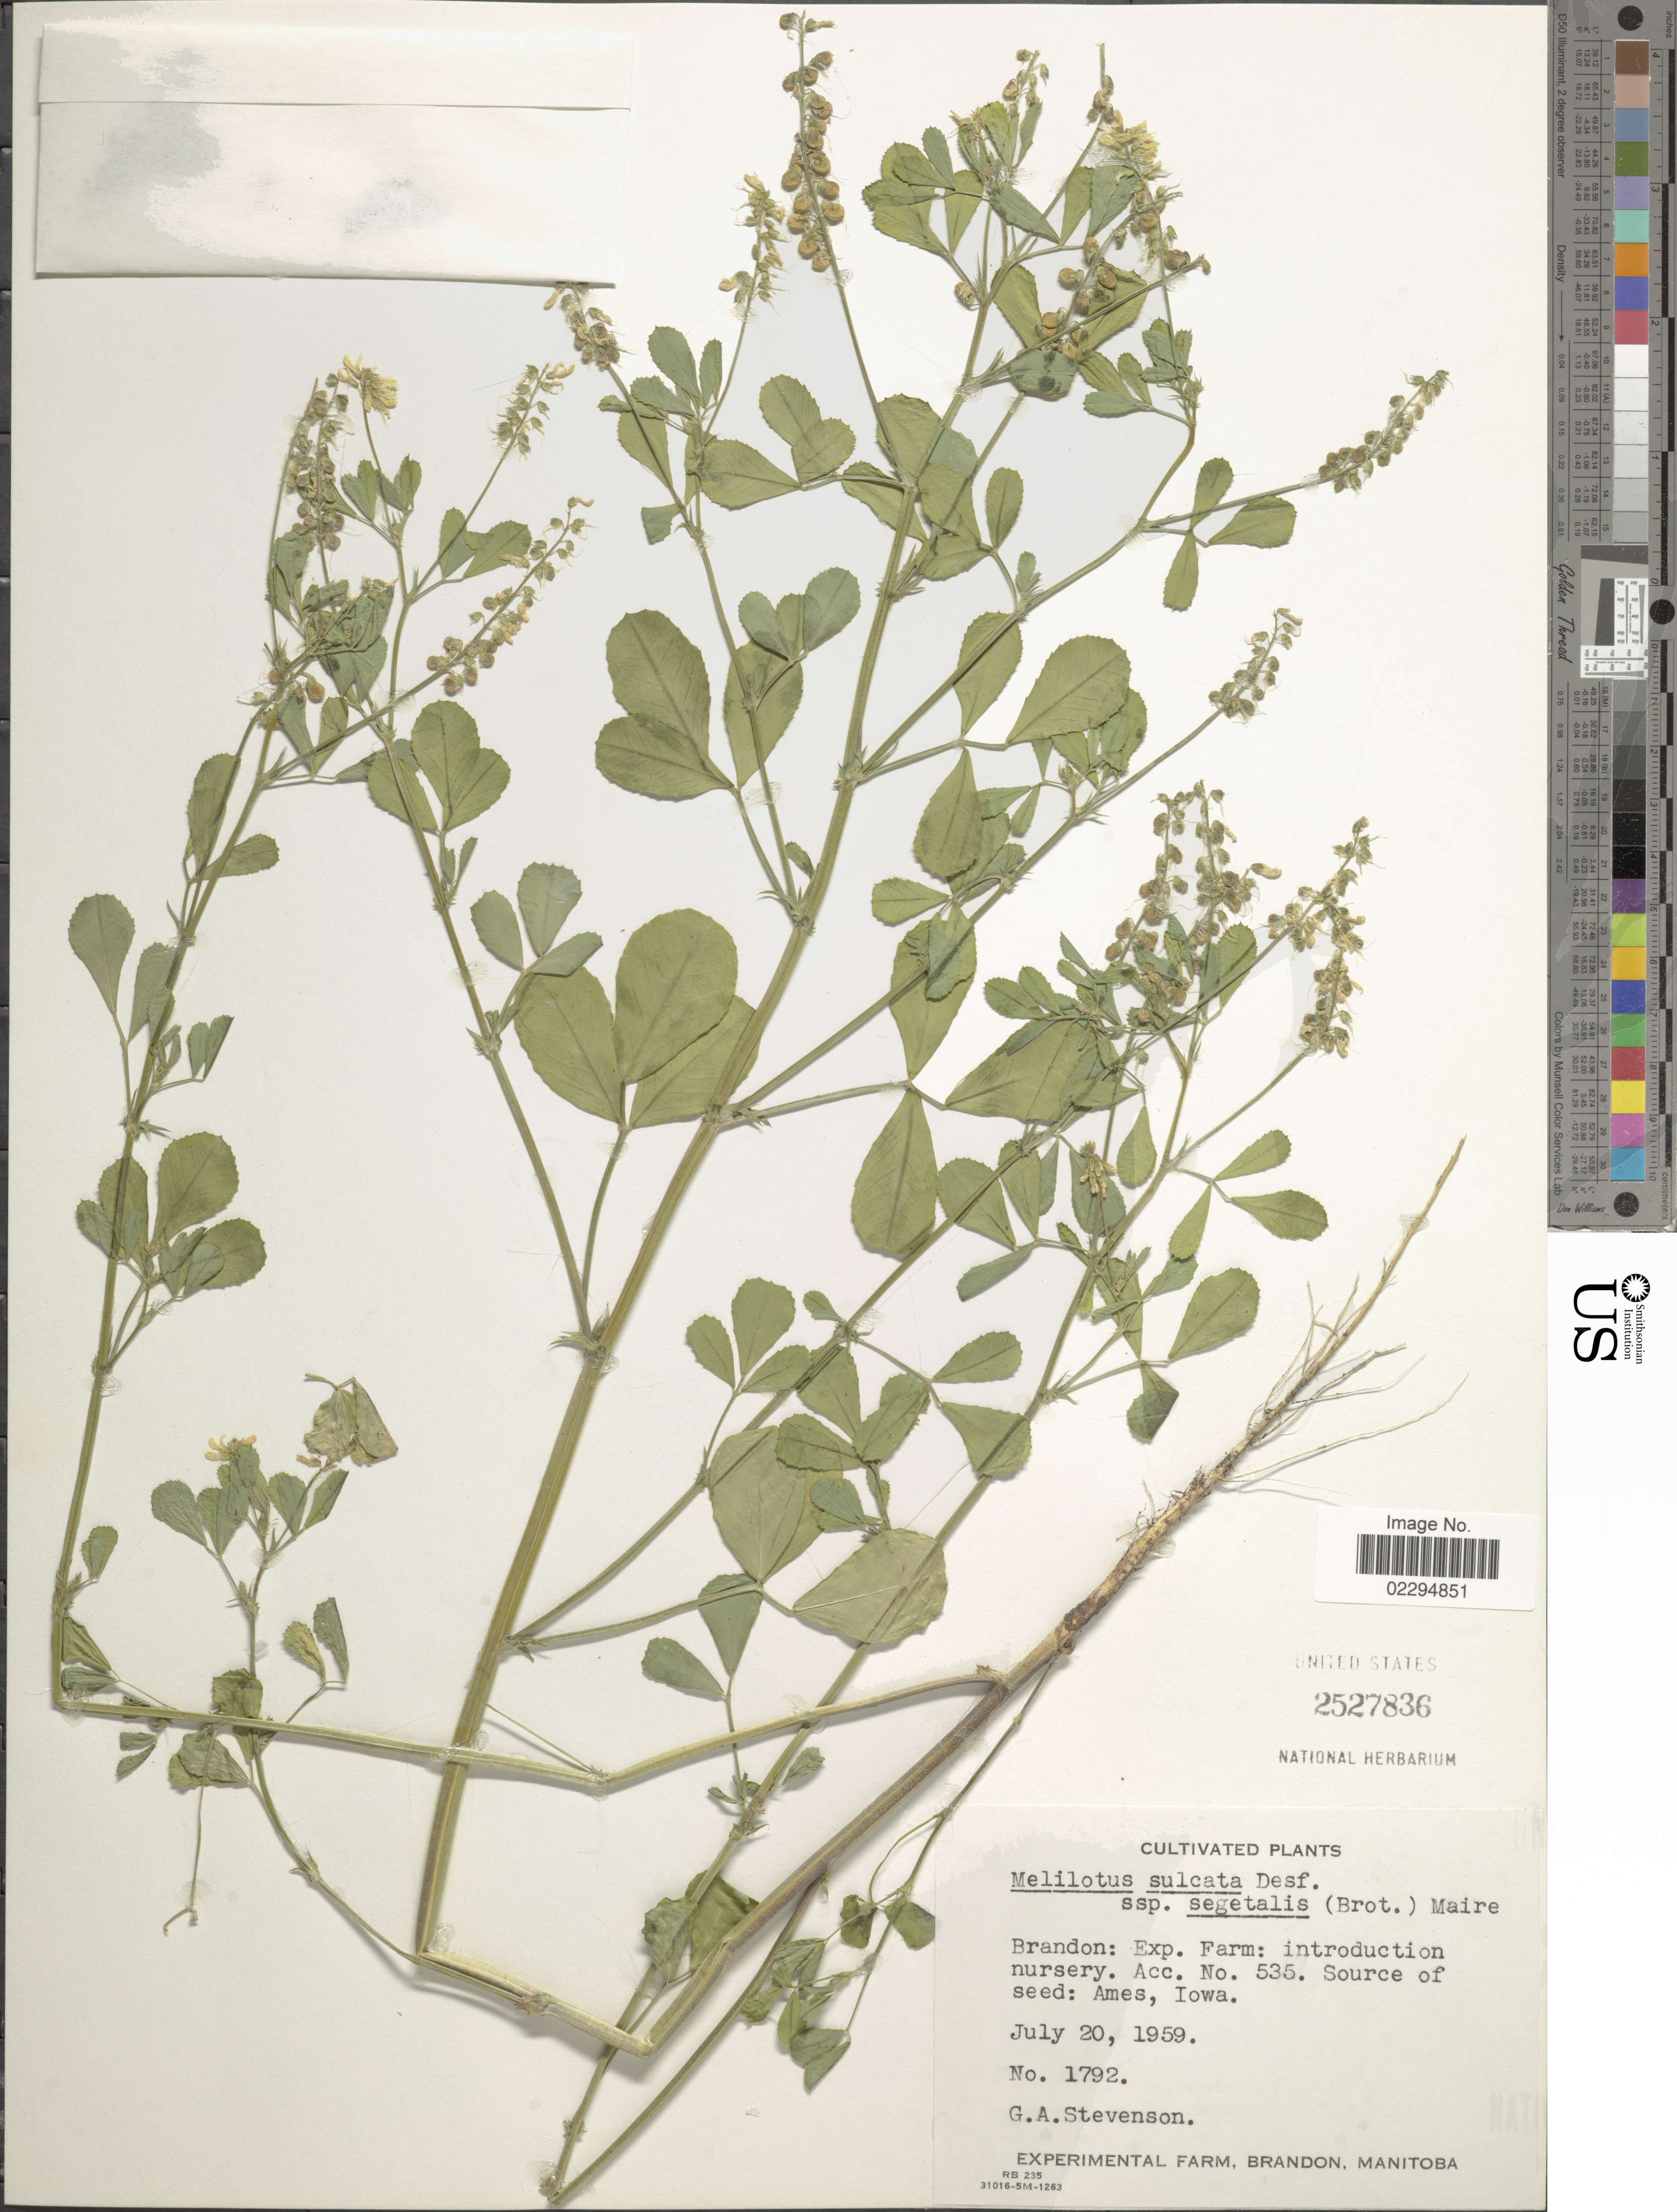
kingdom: Plantae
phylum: Tracheophyta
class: Magnoliopsida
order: Fabales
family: Fabaceae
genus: Melilotus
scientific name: Melilotus segetalis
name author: Ser.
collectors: G. Stevenson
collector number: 1792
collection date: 1959-07-20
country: Canada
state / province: Manitoba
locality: Brandon: Exp. Farm: introduction nursery.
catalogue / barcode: US 2527836